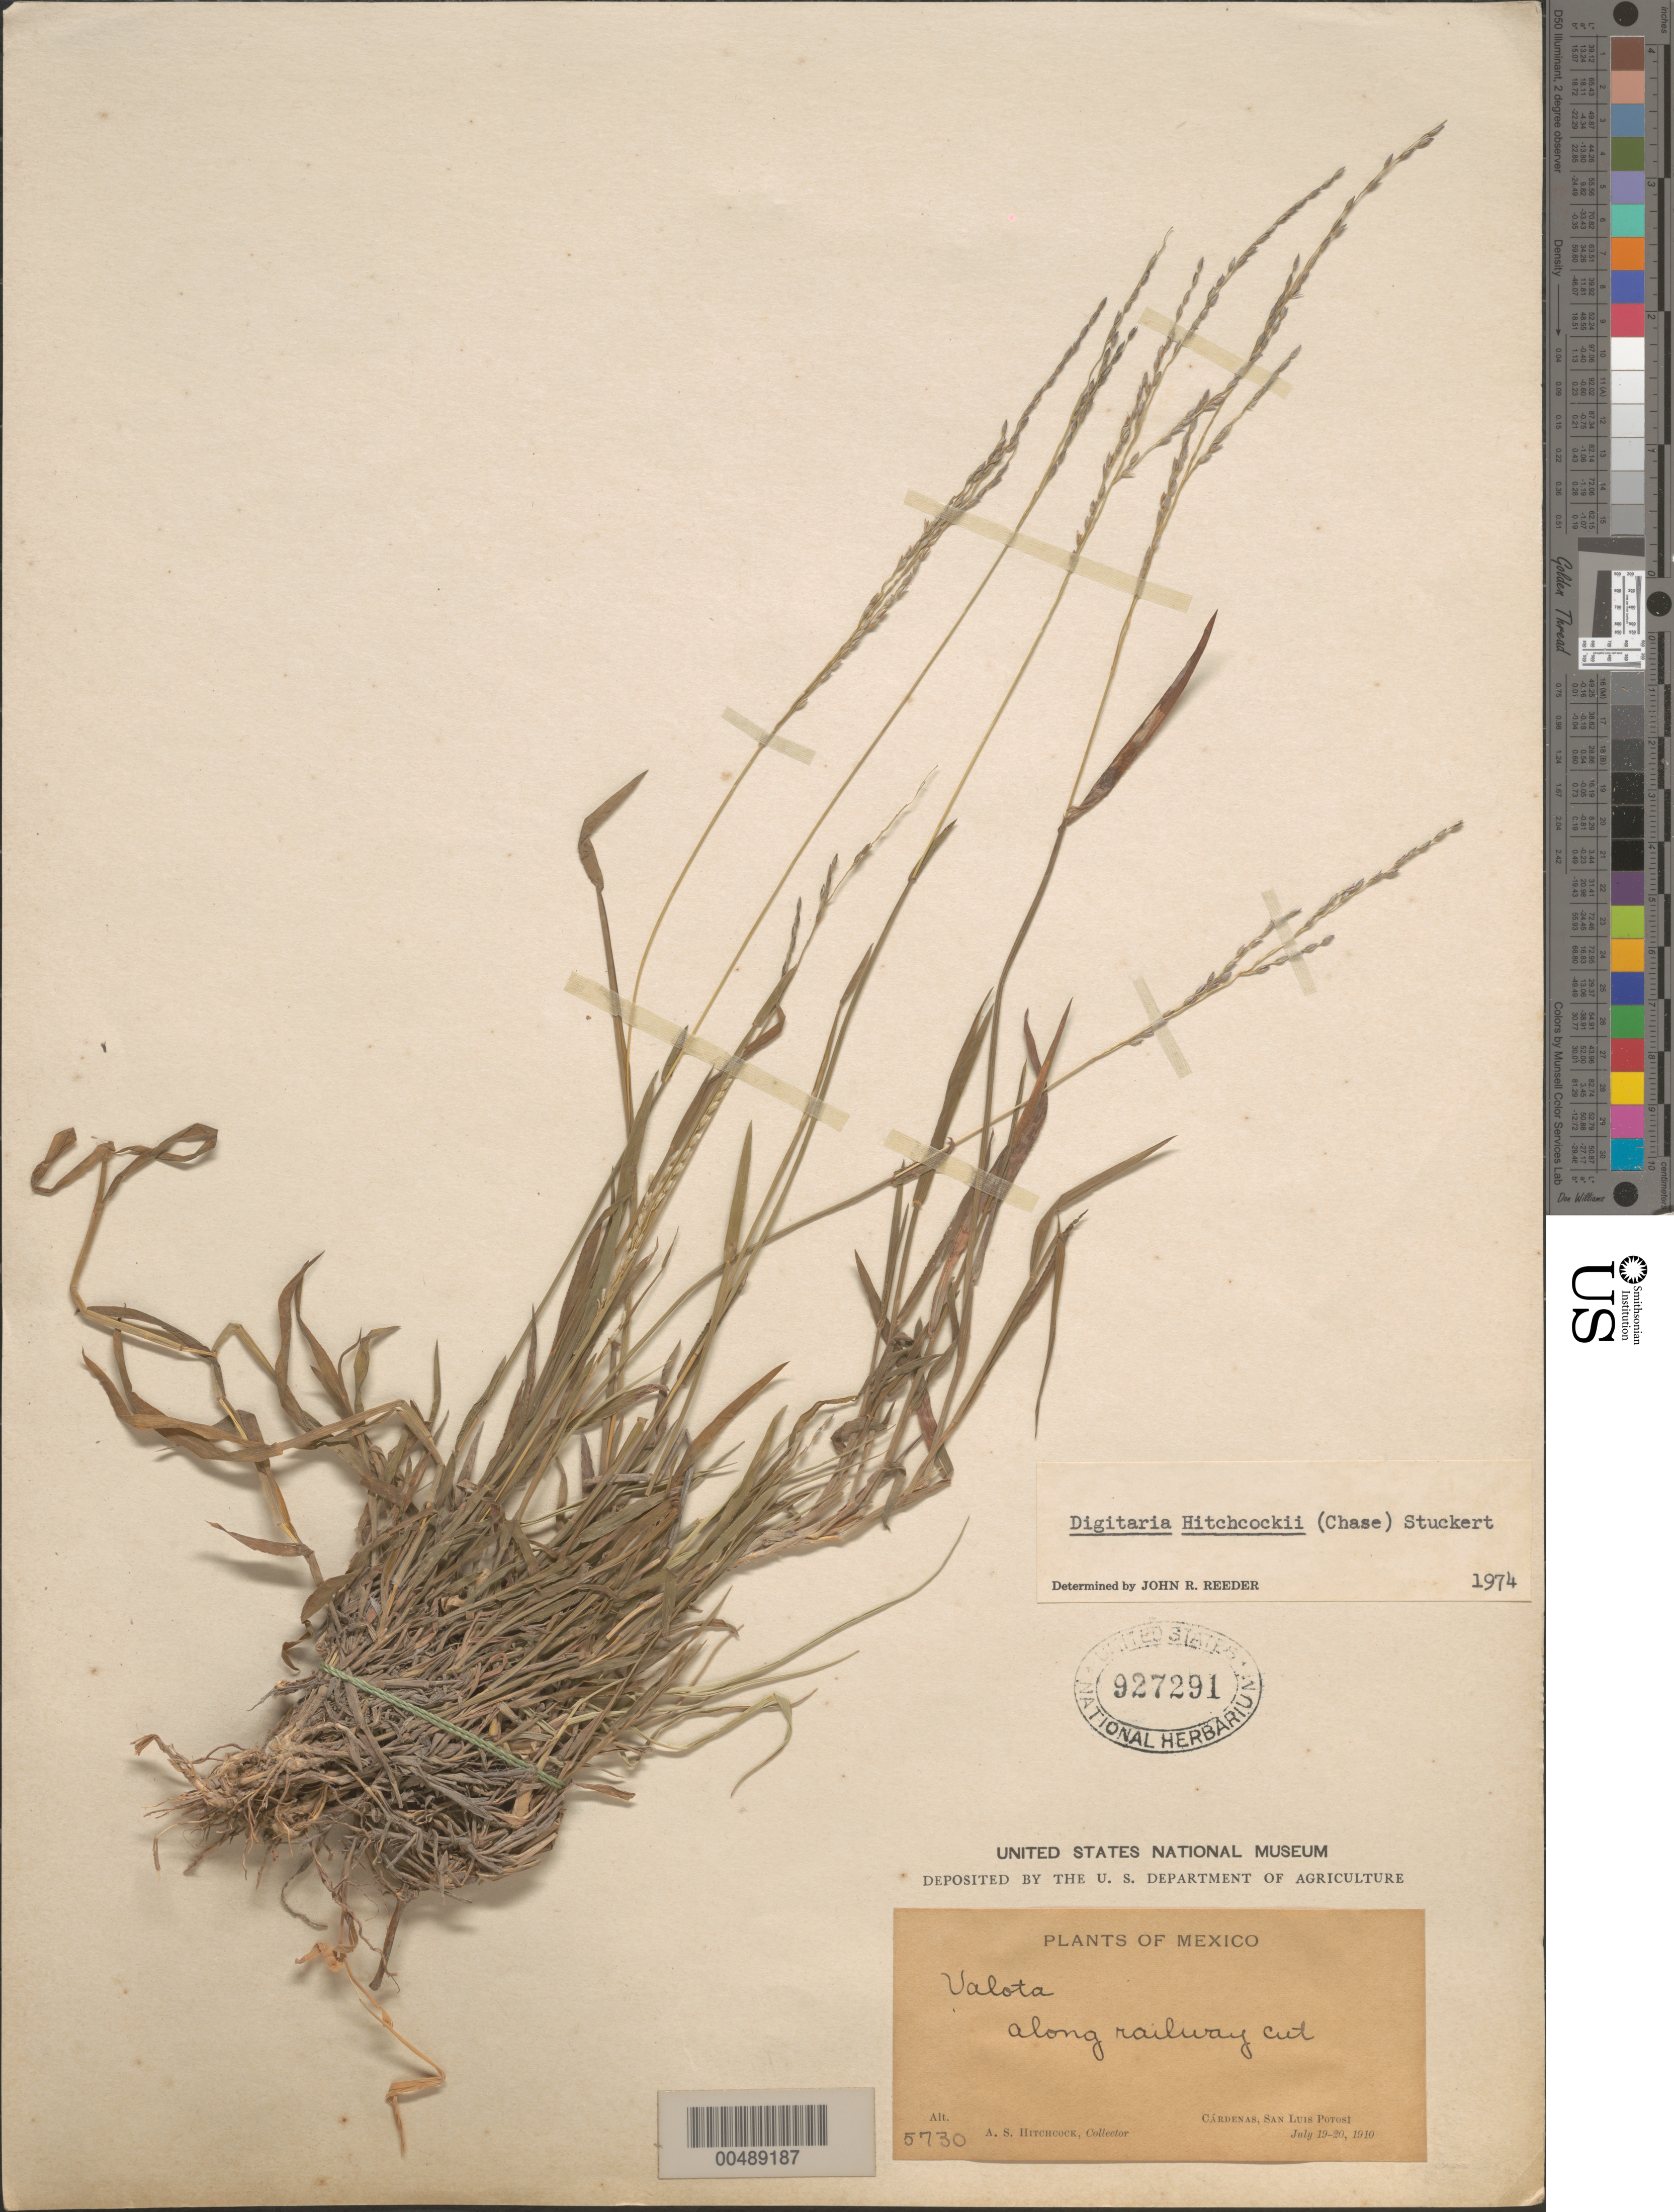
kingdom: Plantae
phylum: Tracheophyta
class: Liliopsida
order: Poales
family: Poaceae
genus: Digitaria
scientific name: Digitaria hitchcockii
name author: (Chase) Stuck.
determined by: Reeder, J. R., (UNITED STATES)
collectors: A. S. Hitchcock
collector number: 5730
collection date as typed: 19 Jul 1910 to 20 Jul 1910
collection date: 1910-07-19/1910-07-20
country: Mexico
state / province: San Luis Potosi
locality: Cárdenas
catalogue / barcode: US 927291